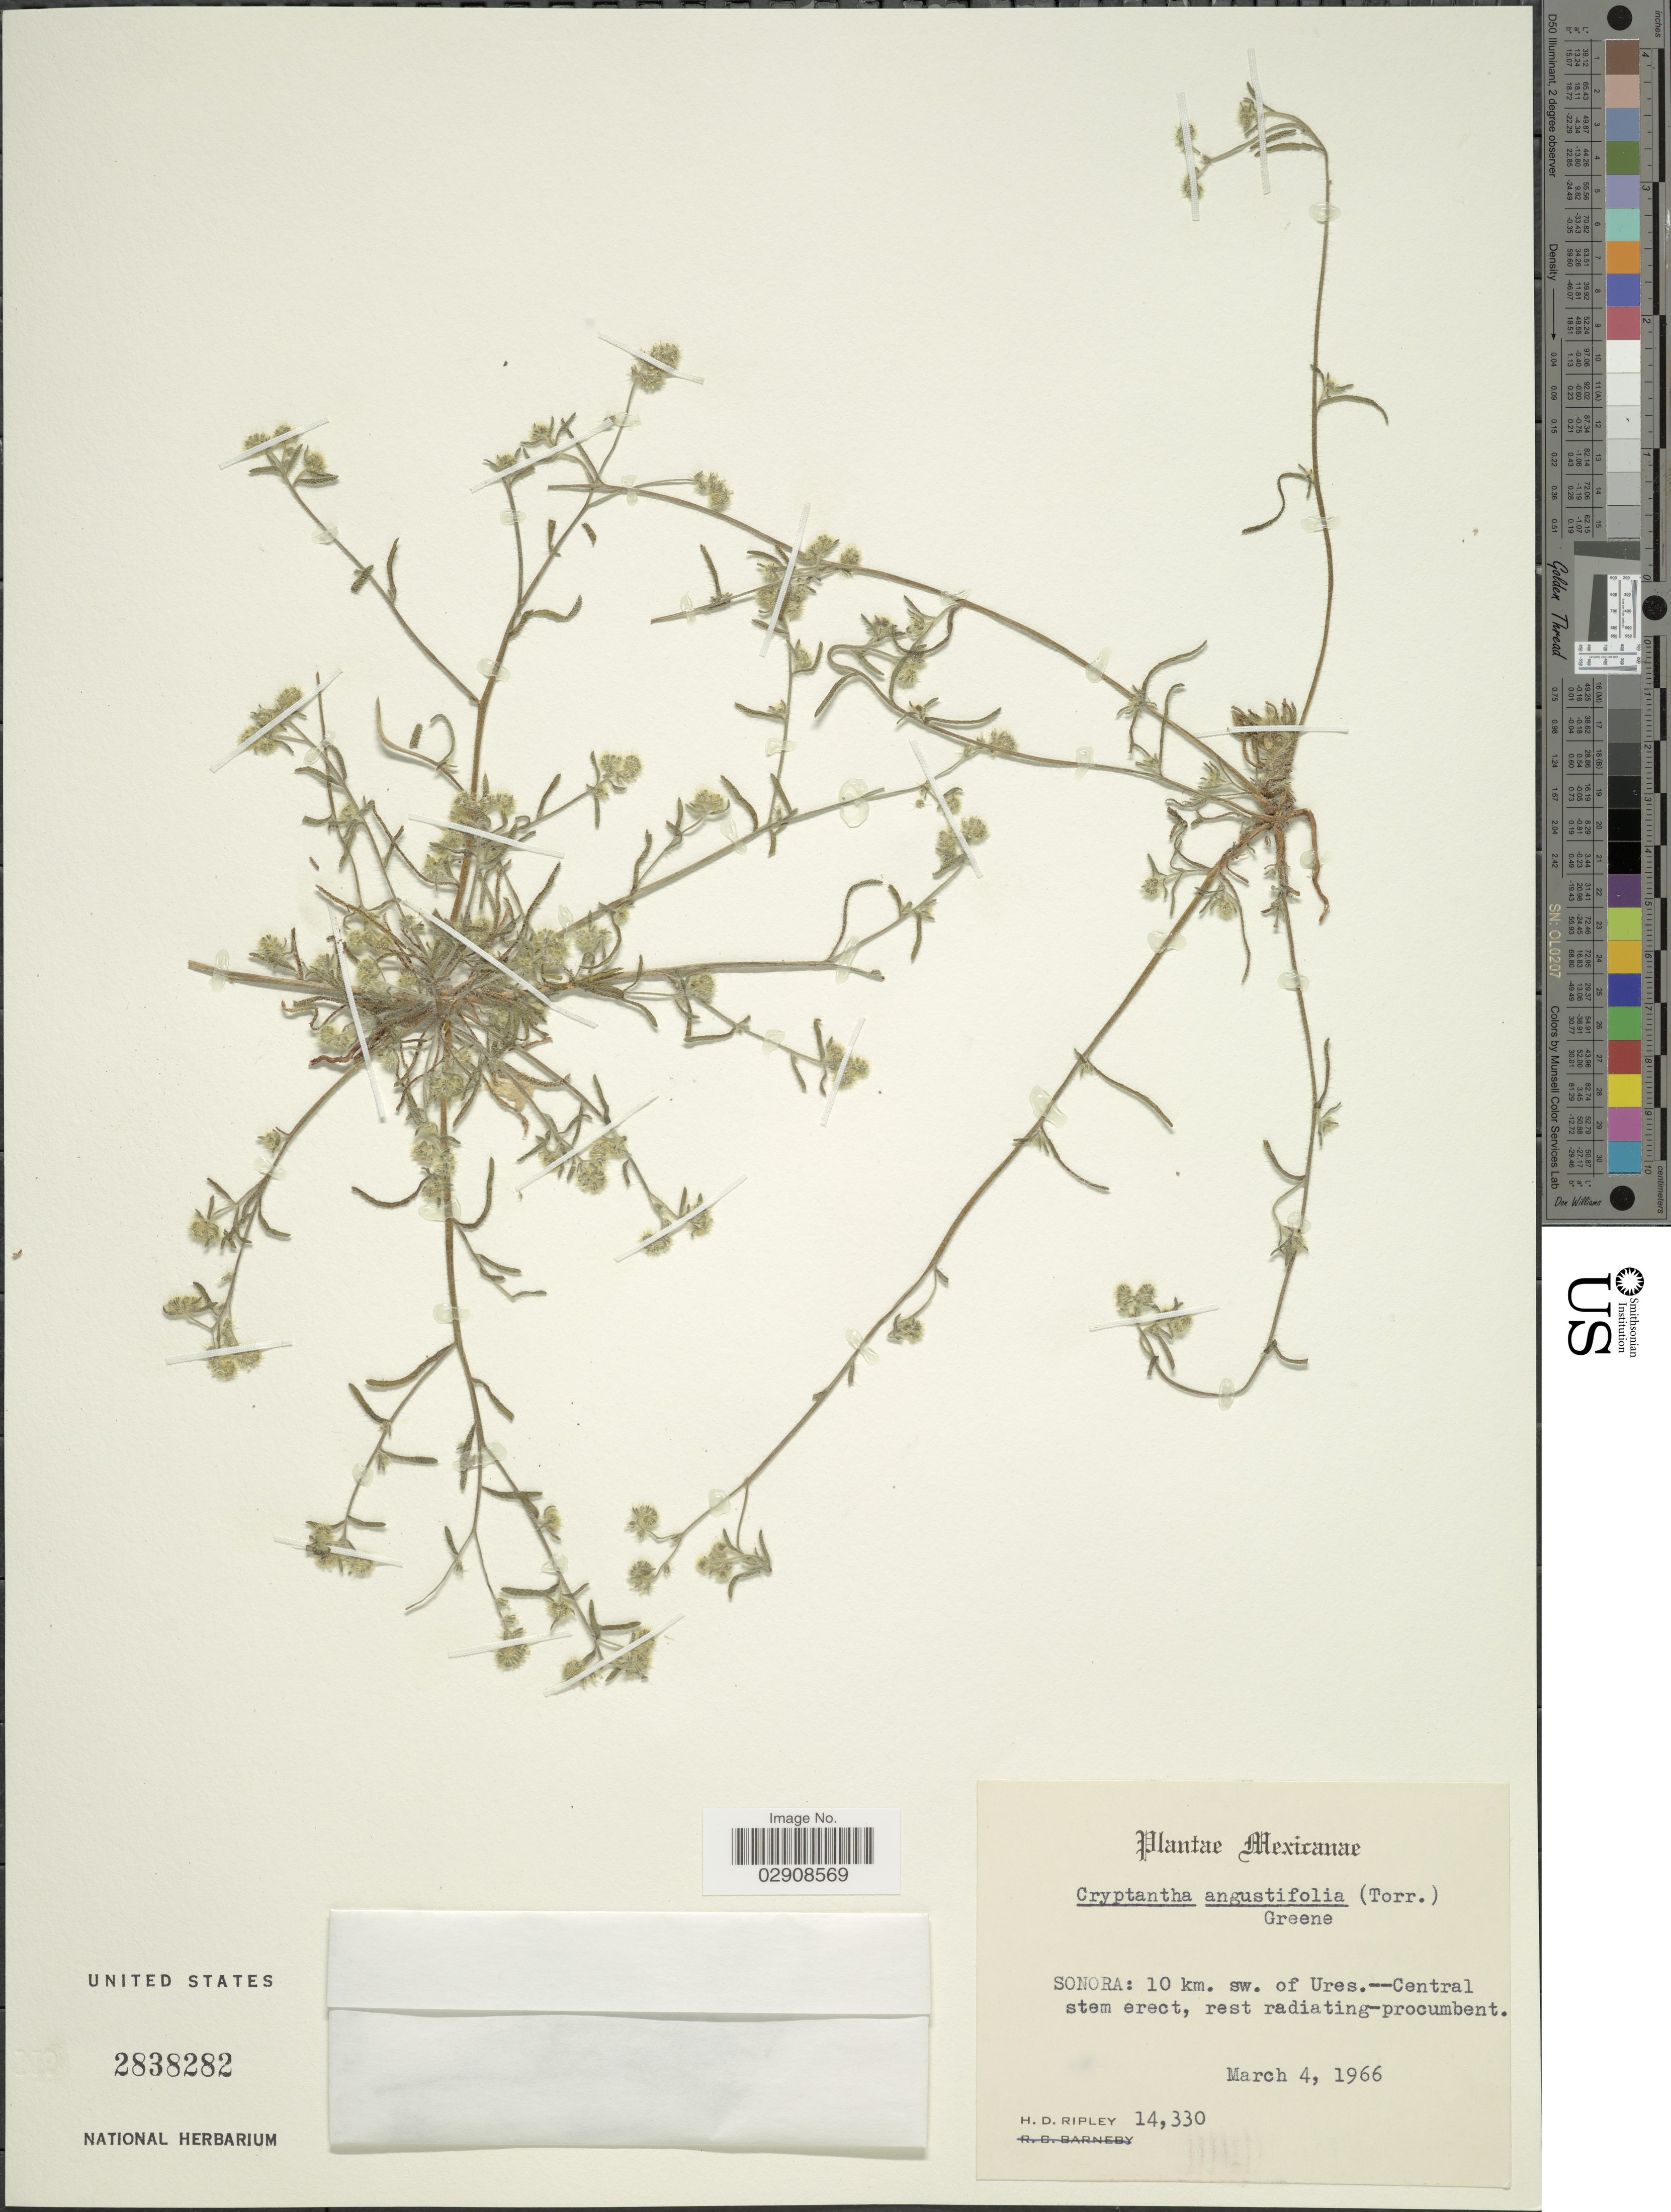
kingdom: Plantae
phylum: Tracheophyta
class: Magnoliopsida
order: Boraginales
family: Boraginaceae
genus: Cryptantha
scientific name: Cryptantha angustifolia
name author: (Torr.) Greene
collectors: H. Ripley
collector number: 14330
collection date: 1966-03-04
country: Mexico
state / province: Sonora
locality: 10 km. sw. of Ures.--Central stem erect.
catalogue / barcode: US 2838282